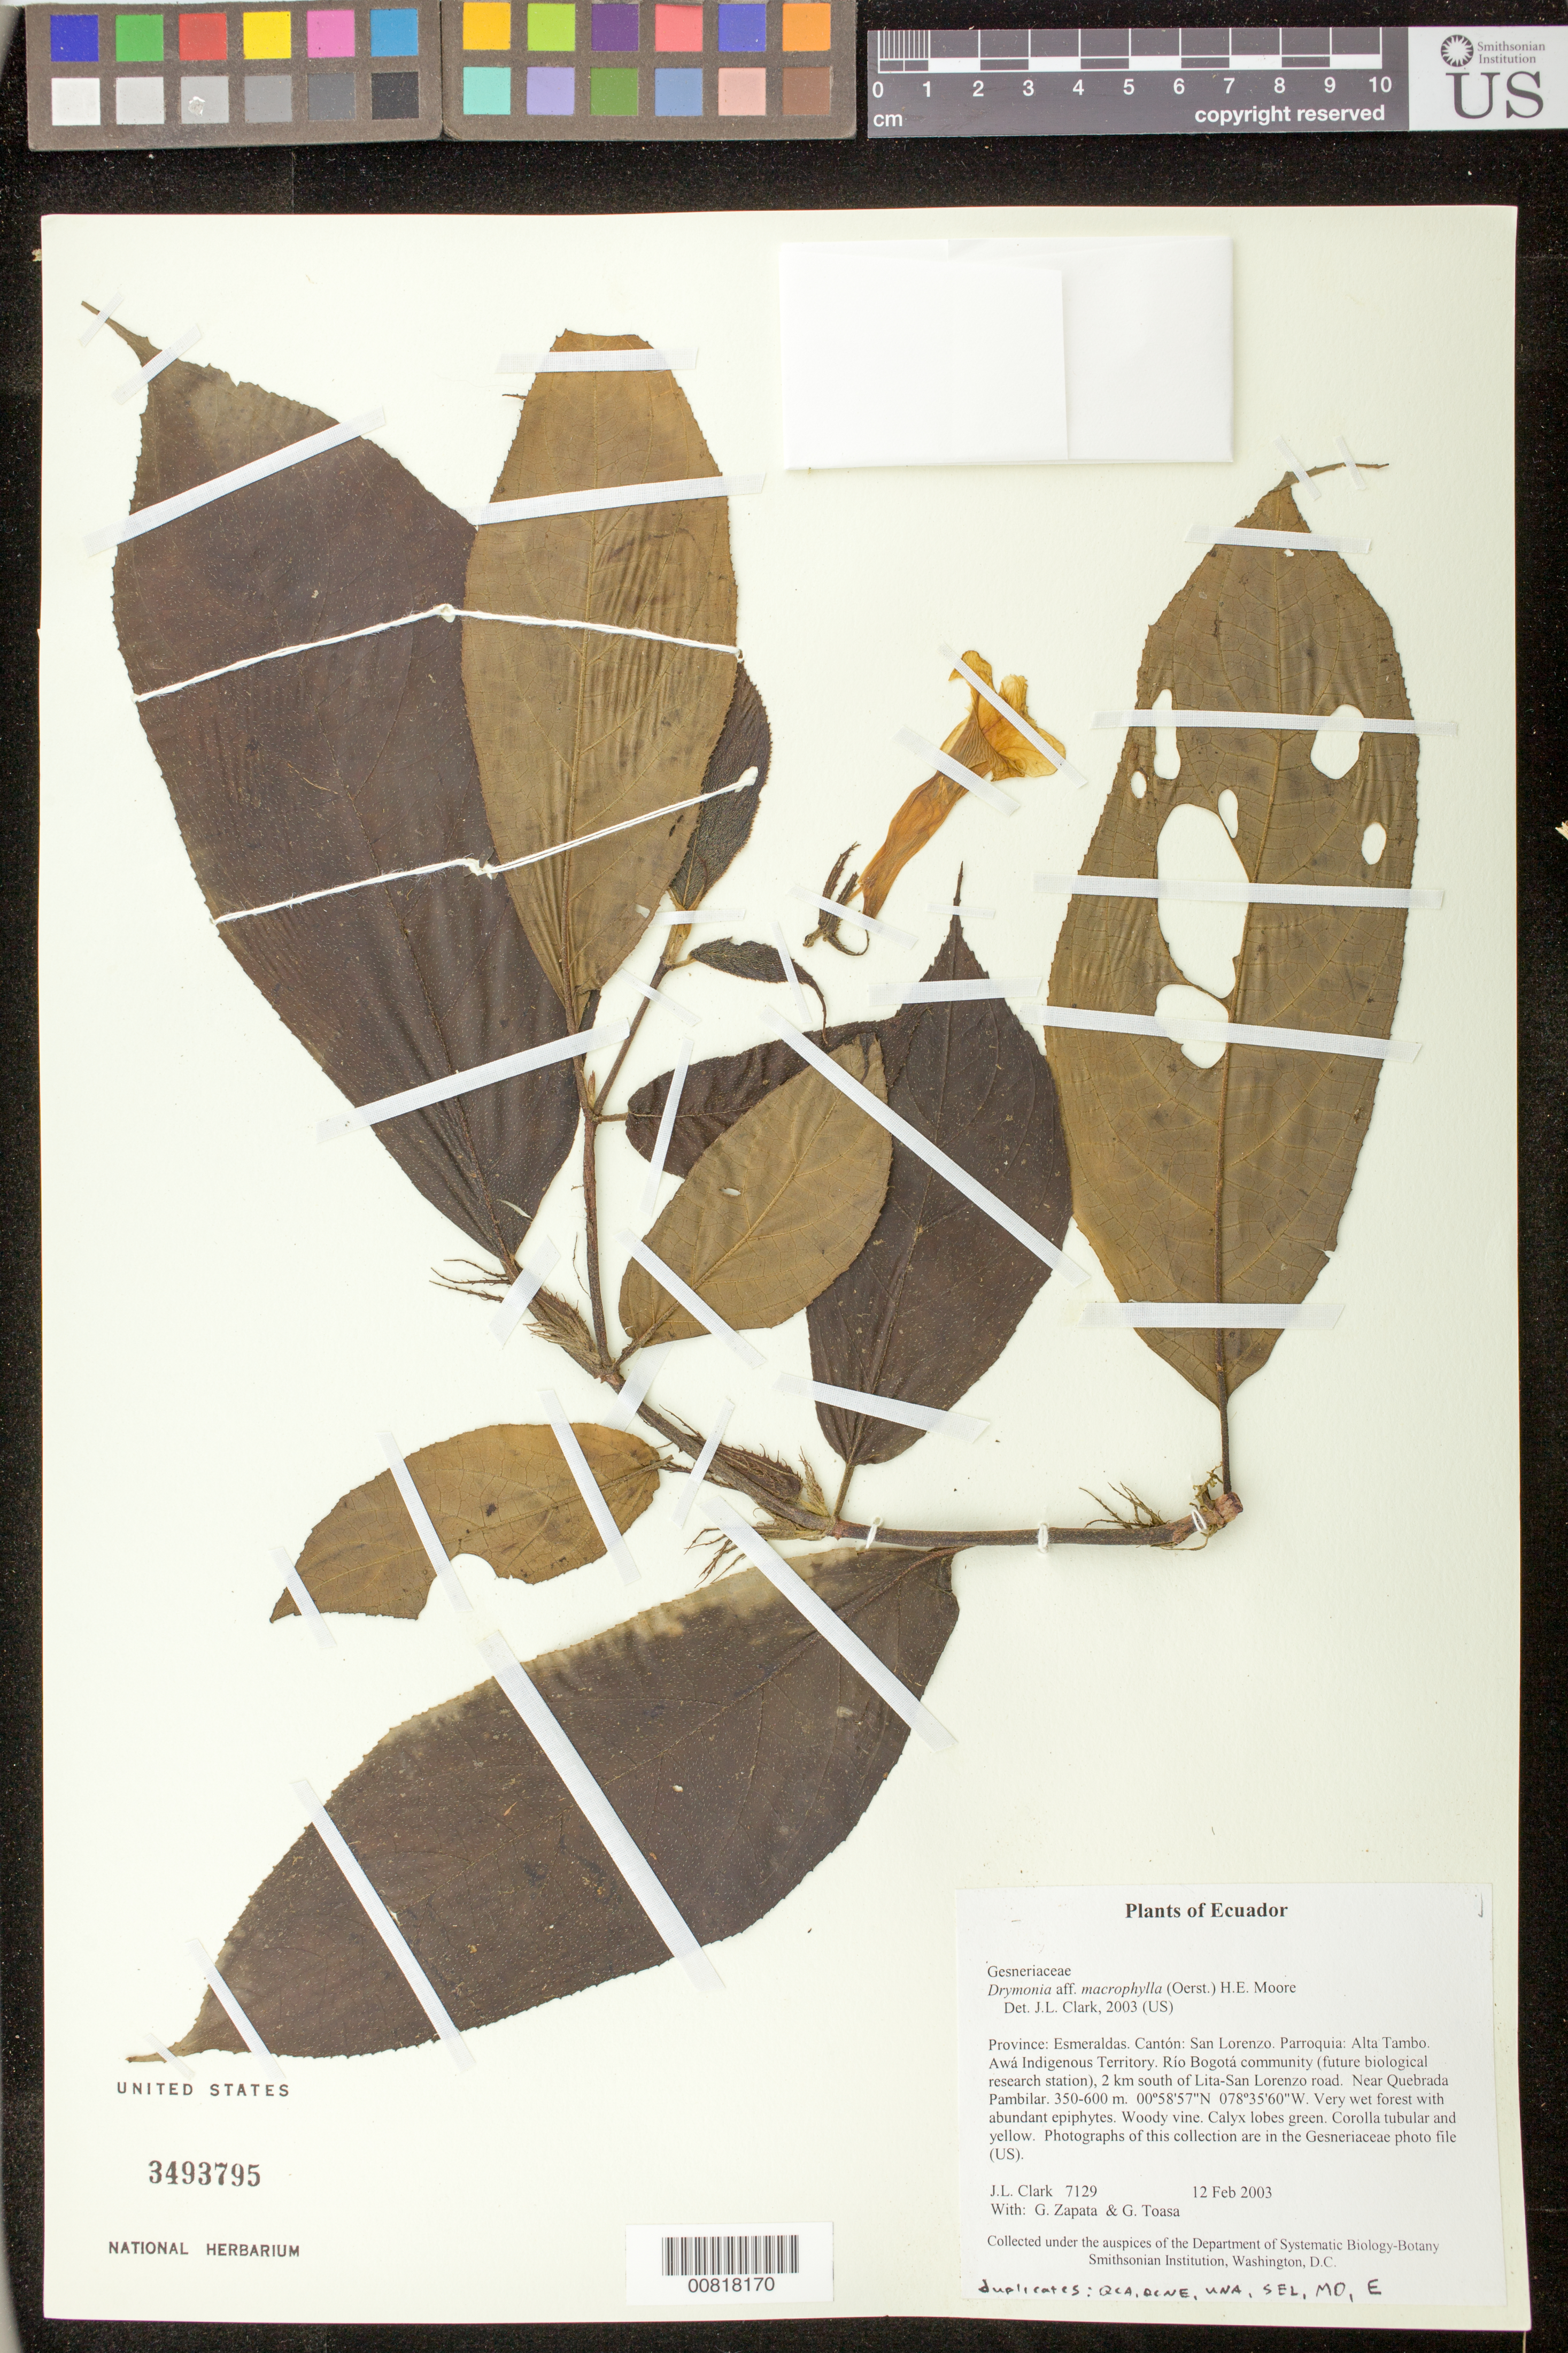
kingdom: Plantae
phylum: Tracheophyta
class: Magnoliopsida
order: Lamiales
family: Gesneriaceae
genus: Drymonia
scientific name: Drymonia longiflora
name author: J.L. Clark & Clavijo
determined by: Skog, Laurence E.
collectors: J. L. Clark, G. Zapata & G. Toasa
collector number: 7129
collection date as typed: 12 Feb 2003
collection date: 2003-02-12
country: Ecuador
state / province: Esmeraldas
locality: San Lorenzo. Parroquia: Alta Tambo. Awá Indigenous Territory. Río Bogotá community (future biological research station), 2 km south of Lita-San Lorenzo road. Near Quebrada Pambilar.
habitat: Very wet forest with abundant epiphytes.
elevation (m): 350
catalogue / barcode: US 3493795